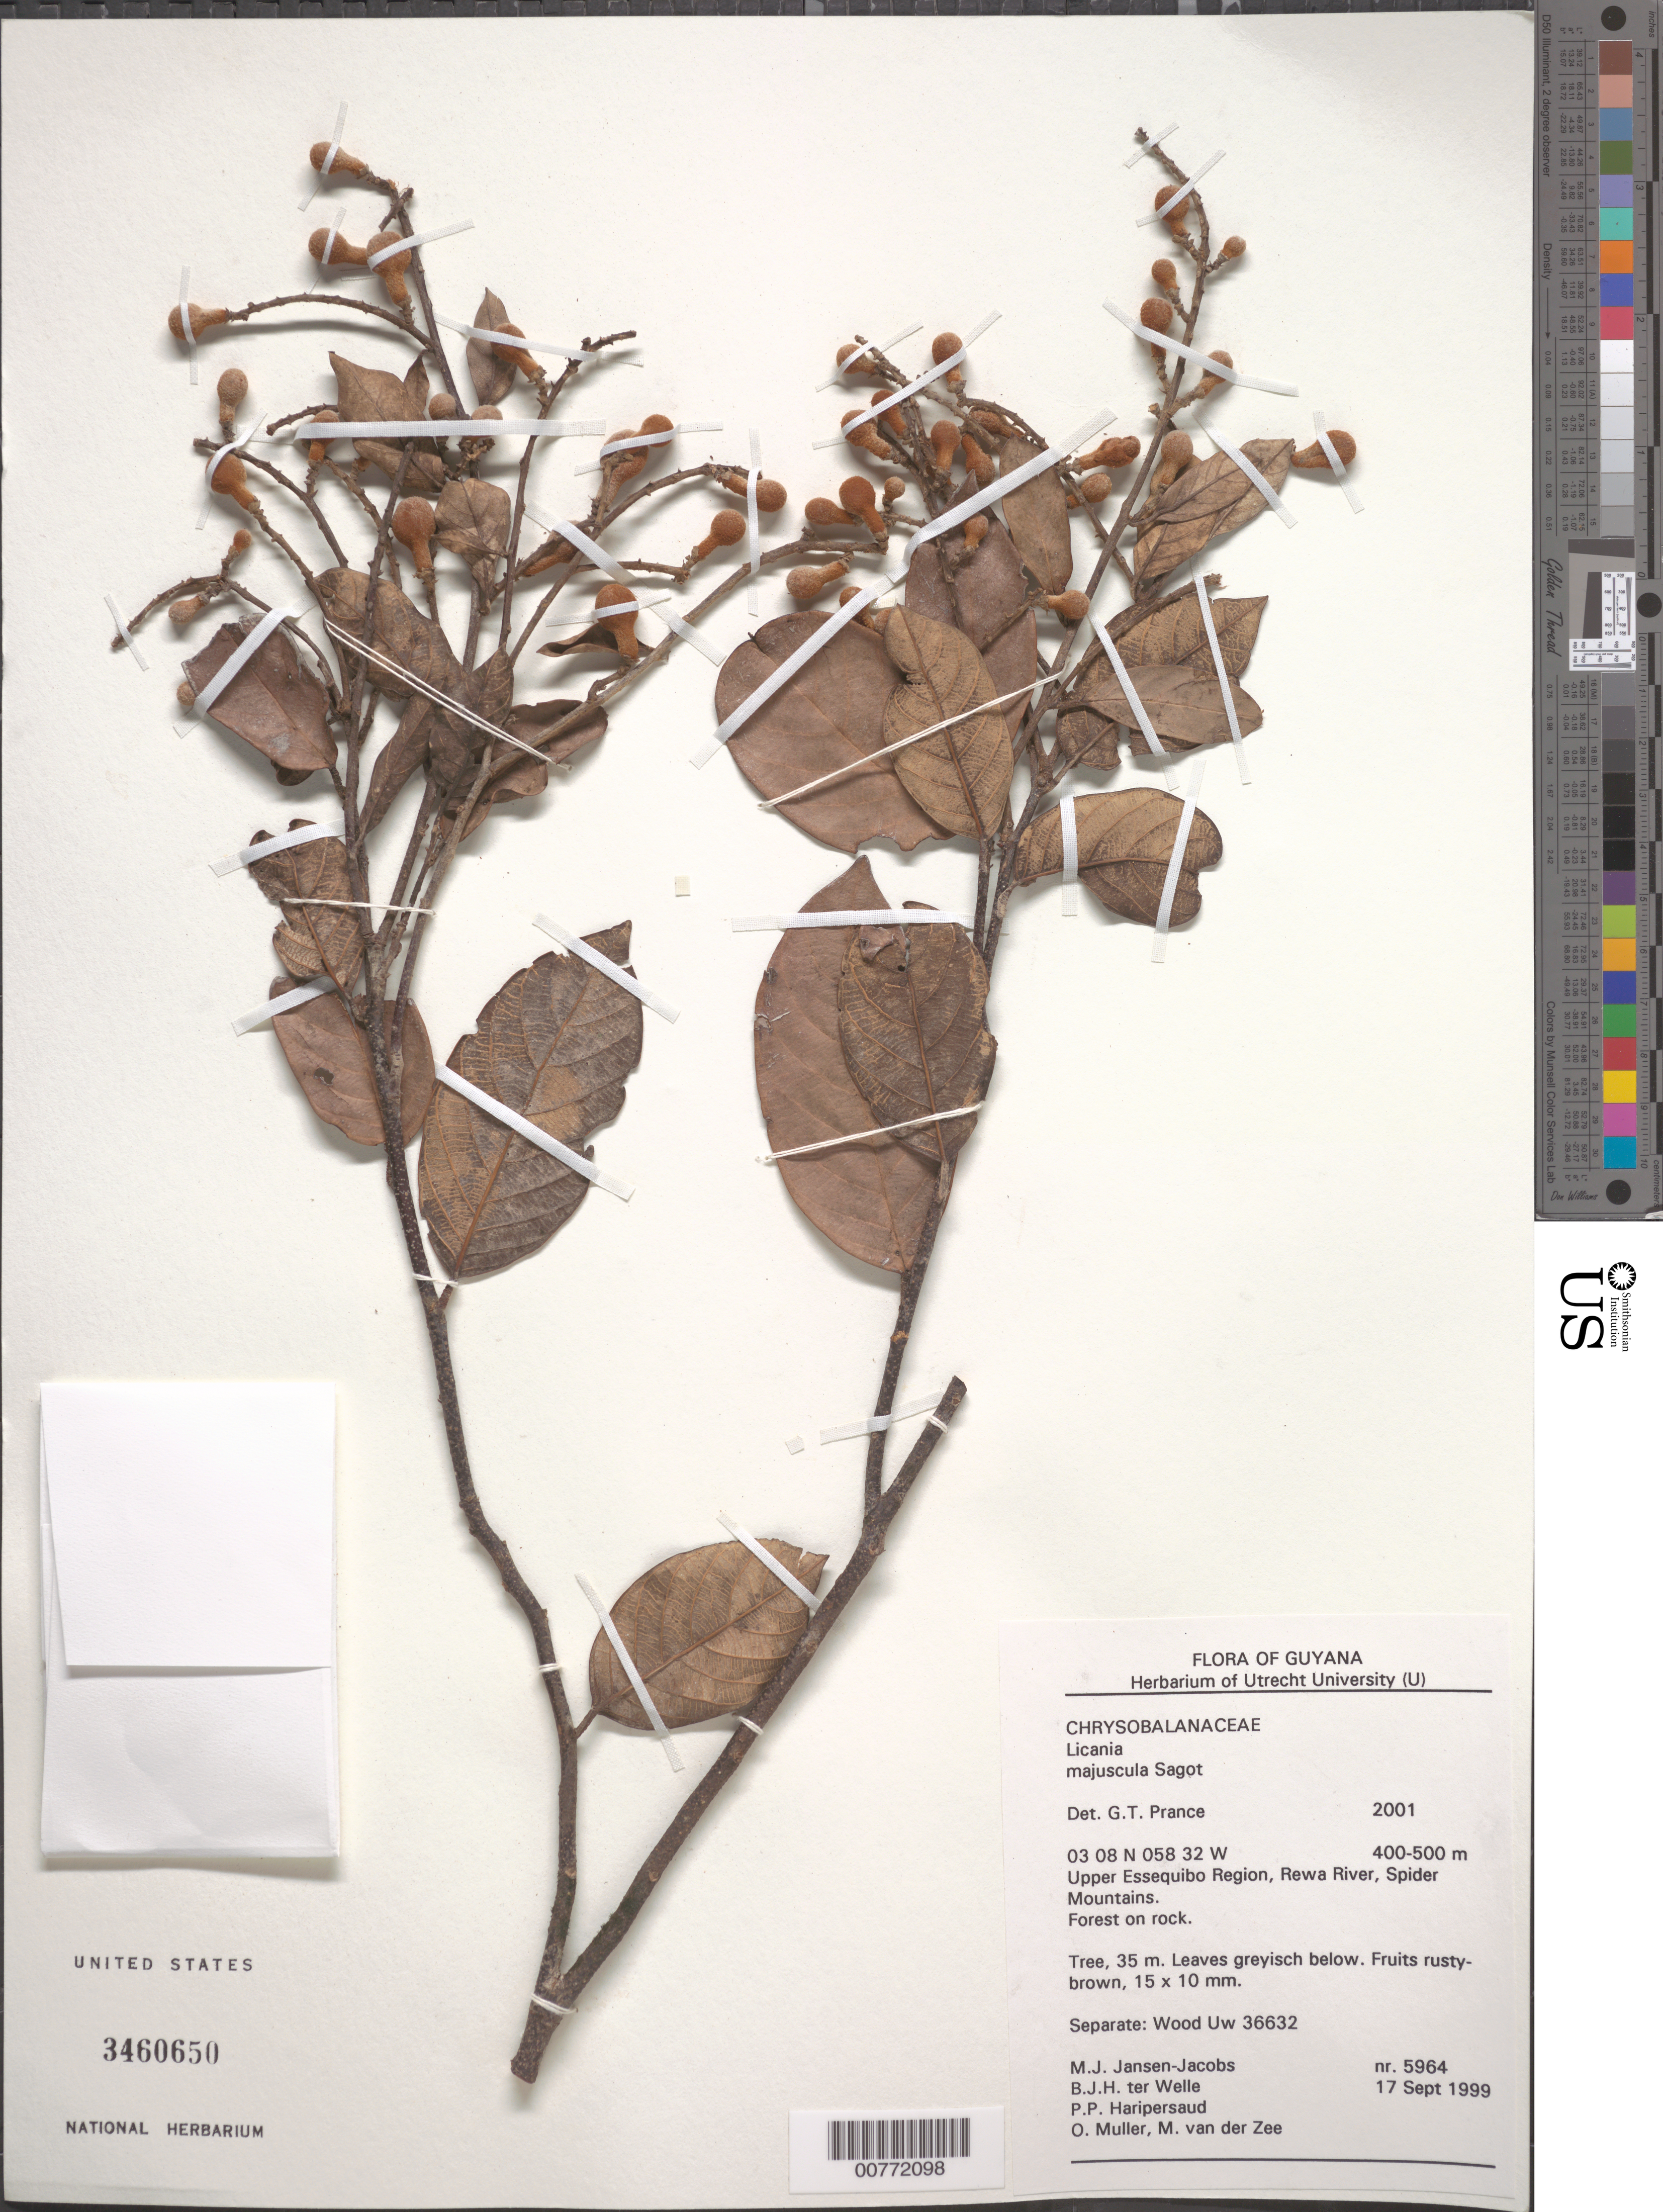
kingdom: Plantae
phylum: Tracheophyta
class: Magnoliopsida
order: Malpighiales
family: Chrysobalanaceae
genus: Licania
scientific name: Licania majuscula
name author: Sagot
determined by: Prance, G. T.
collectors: M. J. Jansen-Jacobs, B. Welle, P. Haripersaud, O. Muller & M. van der Zee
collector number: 5964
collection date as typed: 17-Sep-99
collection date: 1999-09-17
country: Guyana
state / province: U. Takutu-U. Essequibo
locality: Rewa River, Spider Mts., Upper Essequibo Region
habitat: Forest on rock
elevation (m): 400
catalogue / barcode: US 3460650